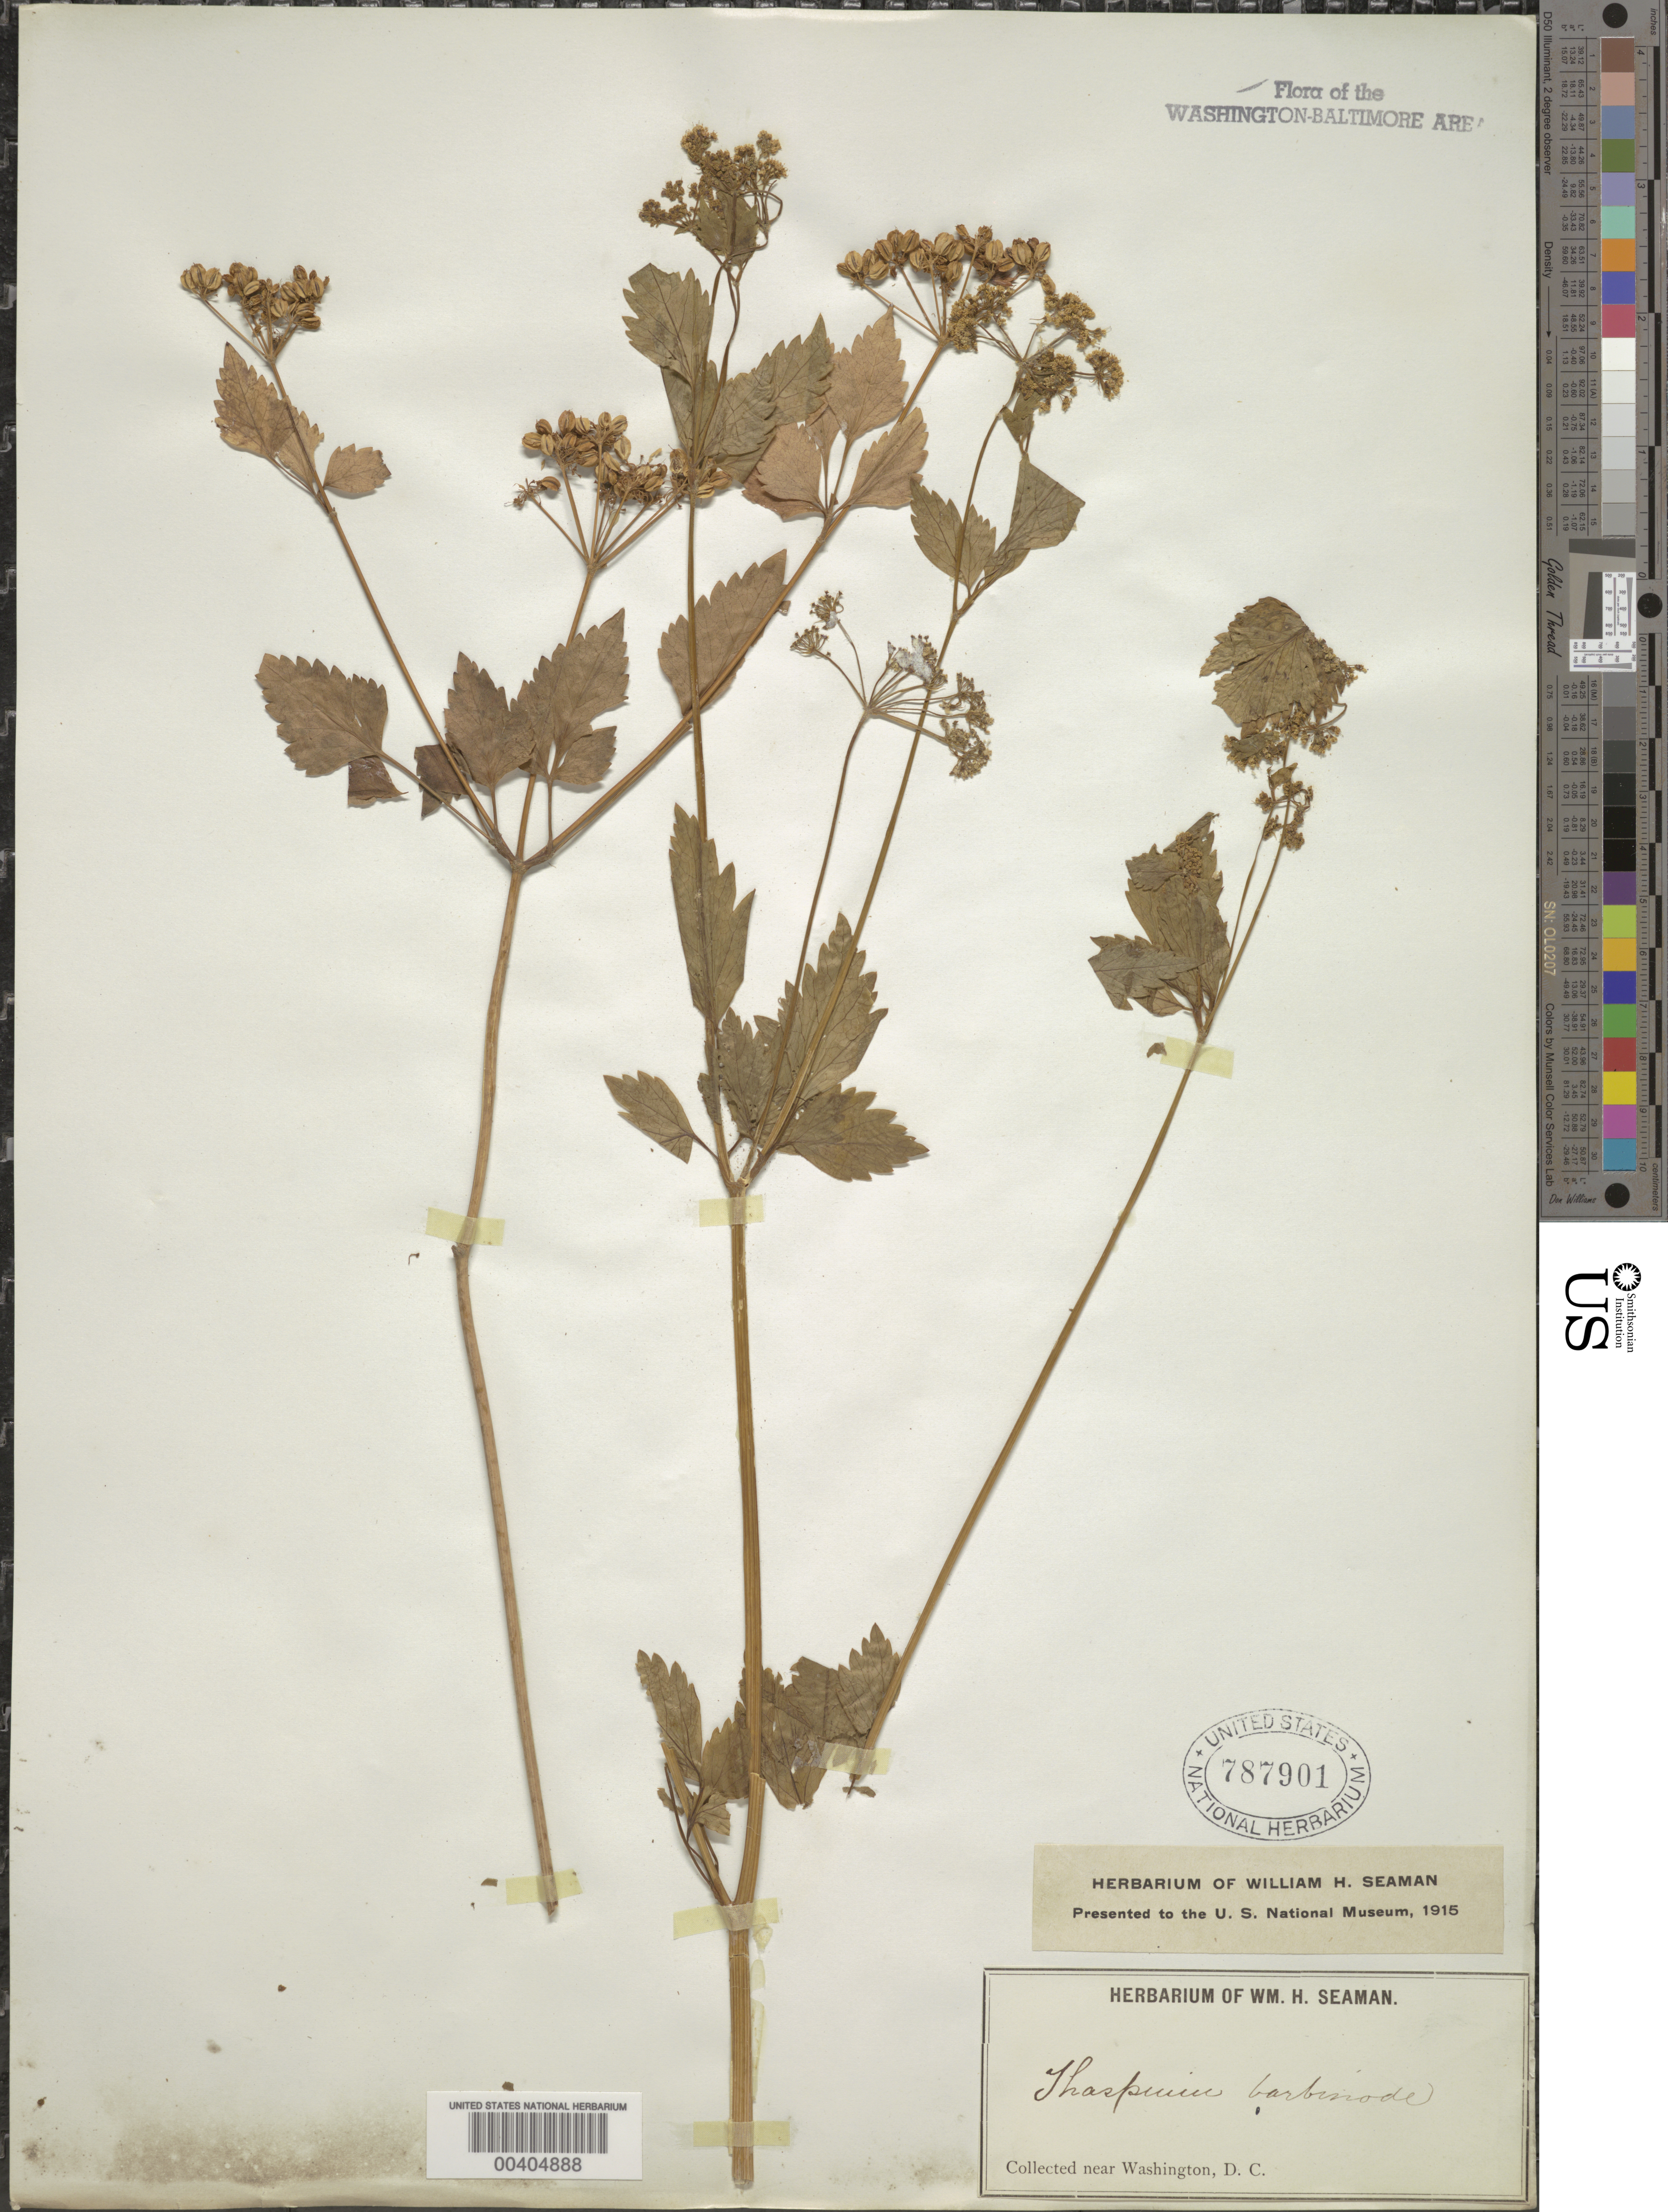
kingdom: Plantae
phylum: Tracheophyta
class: Magnoliopsida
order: Apiales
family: Apiaceae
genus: Thaspium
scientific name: Thaspium barbinode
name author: (Michx.) Nutt.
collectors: W. Seaman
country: United States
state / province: District of Columbia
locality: Washington DC Area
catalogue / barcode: US 787901